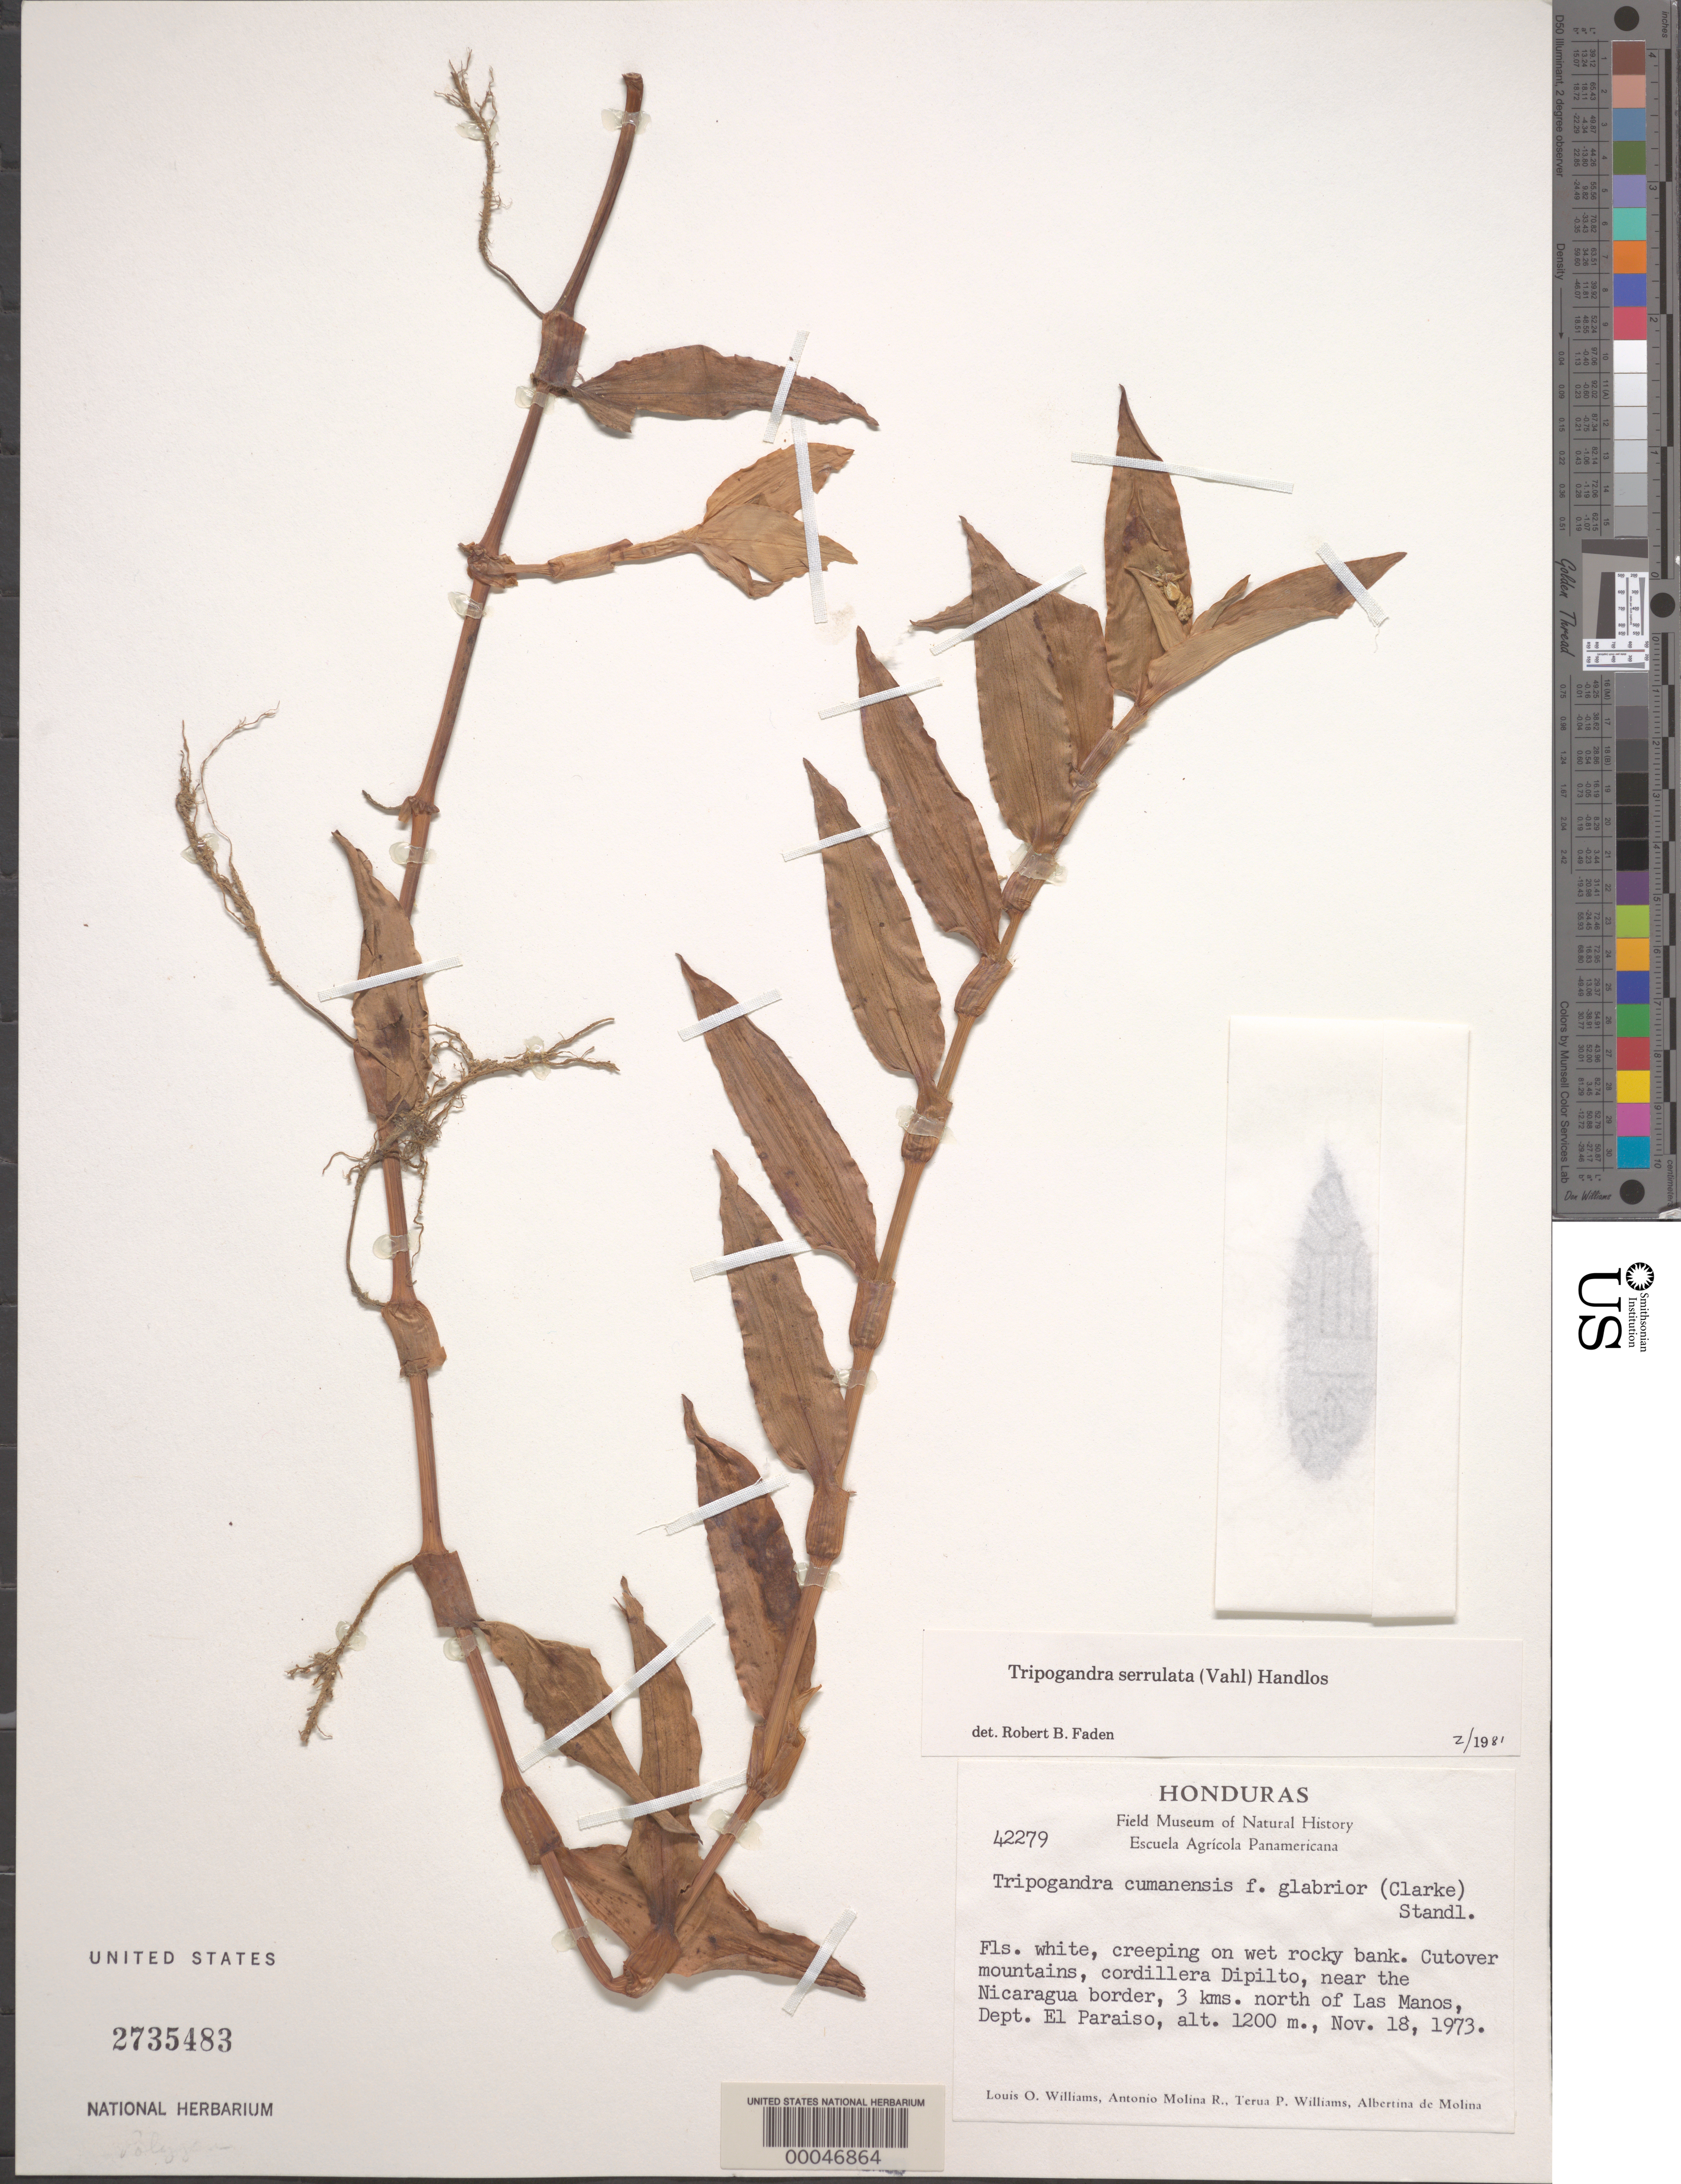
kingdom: Plantae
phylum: Tracheophyta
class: Liliopsida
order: Commelinales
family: Commelinaceae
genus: Tripogandra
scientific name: Tripogandra serrulata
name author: (Vahl) Handlos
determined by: Faden, Robert B., (US), Smithsonian Institution - National Museum of Natural History (UNITED STATES)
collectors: L. O. Williams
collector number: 42279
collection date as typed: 18 Nov 1973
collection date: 1973-11-18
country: Honduras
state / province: El Paraíso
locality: N of Las Manos, near Nicaragua border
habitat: Wet, rocky bank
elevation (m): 1200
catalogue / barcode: US 2735483